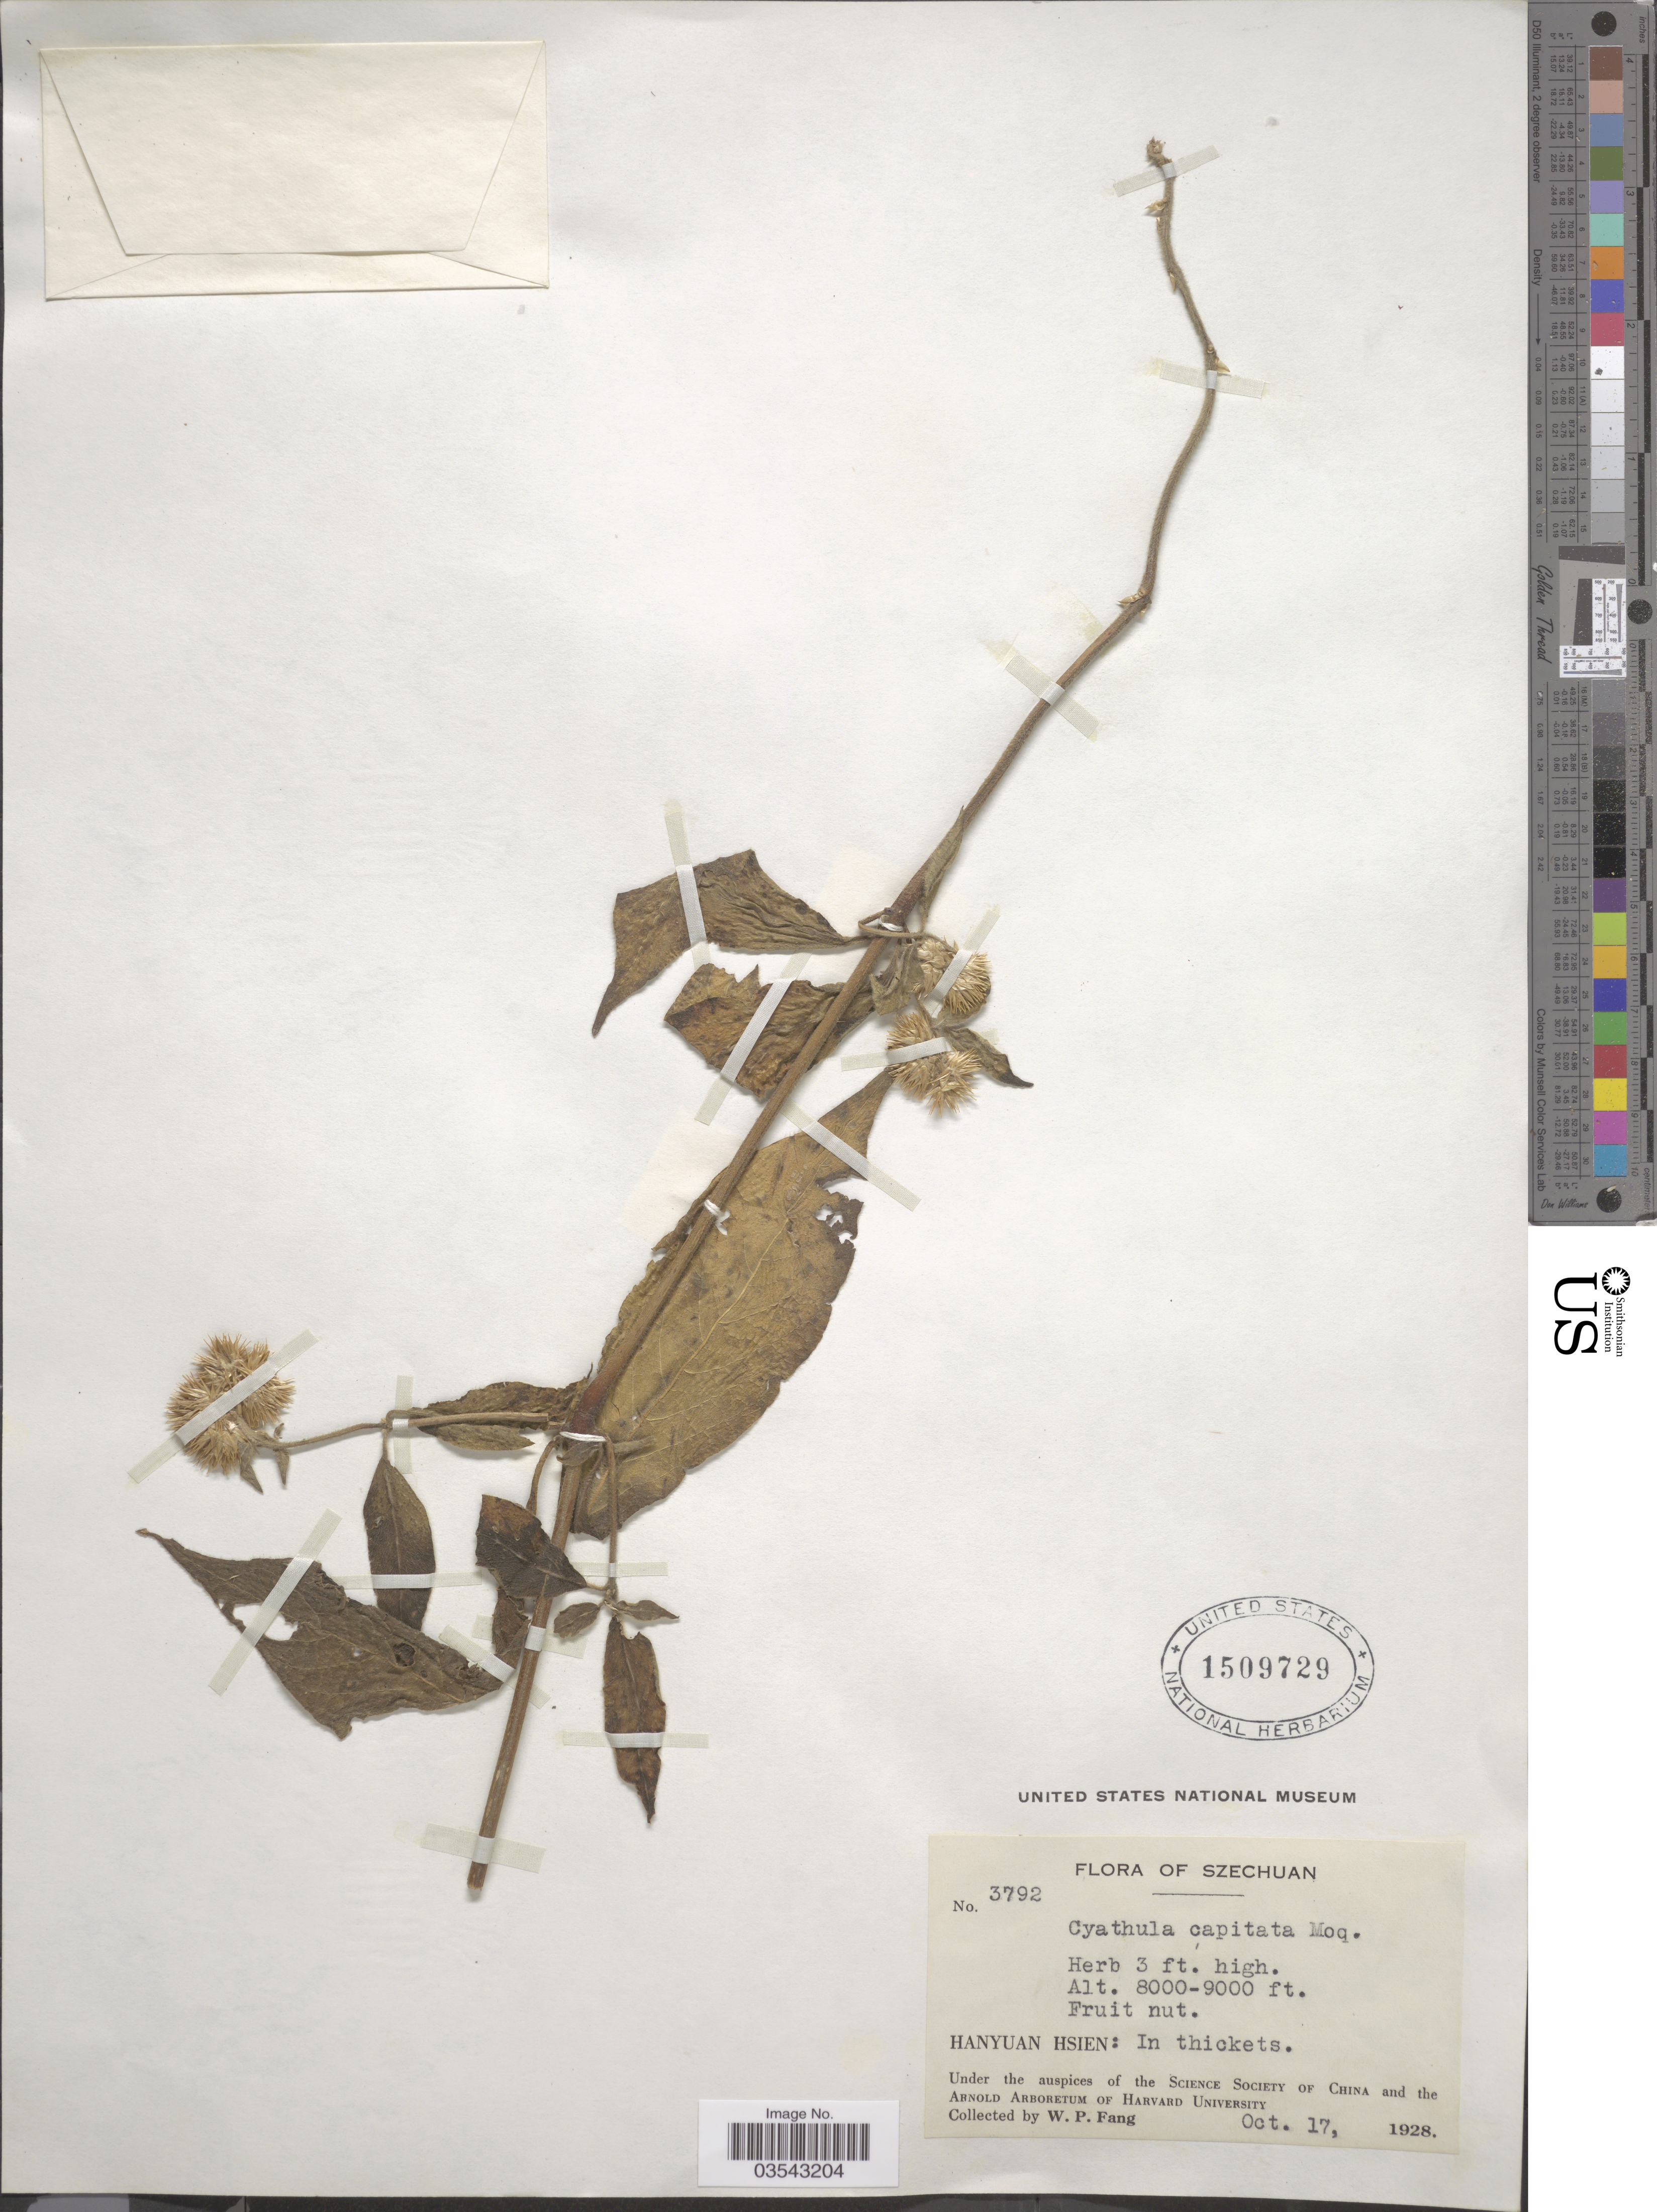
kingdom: Plantae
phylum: Tracheophyta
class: Magnoliopsida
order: Caryophyllales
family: Amaranthaceae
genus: Cyathula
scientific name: Cyathula capitata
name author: Moq.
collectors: W. P. Fang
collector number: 3792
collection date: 1928-10-17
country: China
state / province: Sichuan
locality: Szechuan. Hanyuan Hsien: In thickets.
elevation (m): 2438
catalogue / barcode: US 1509729